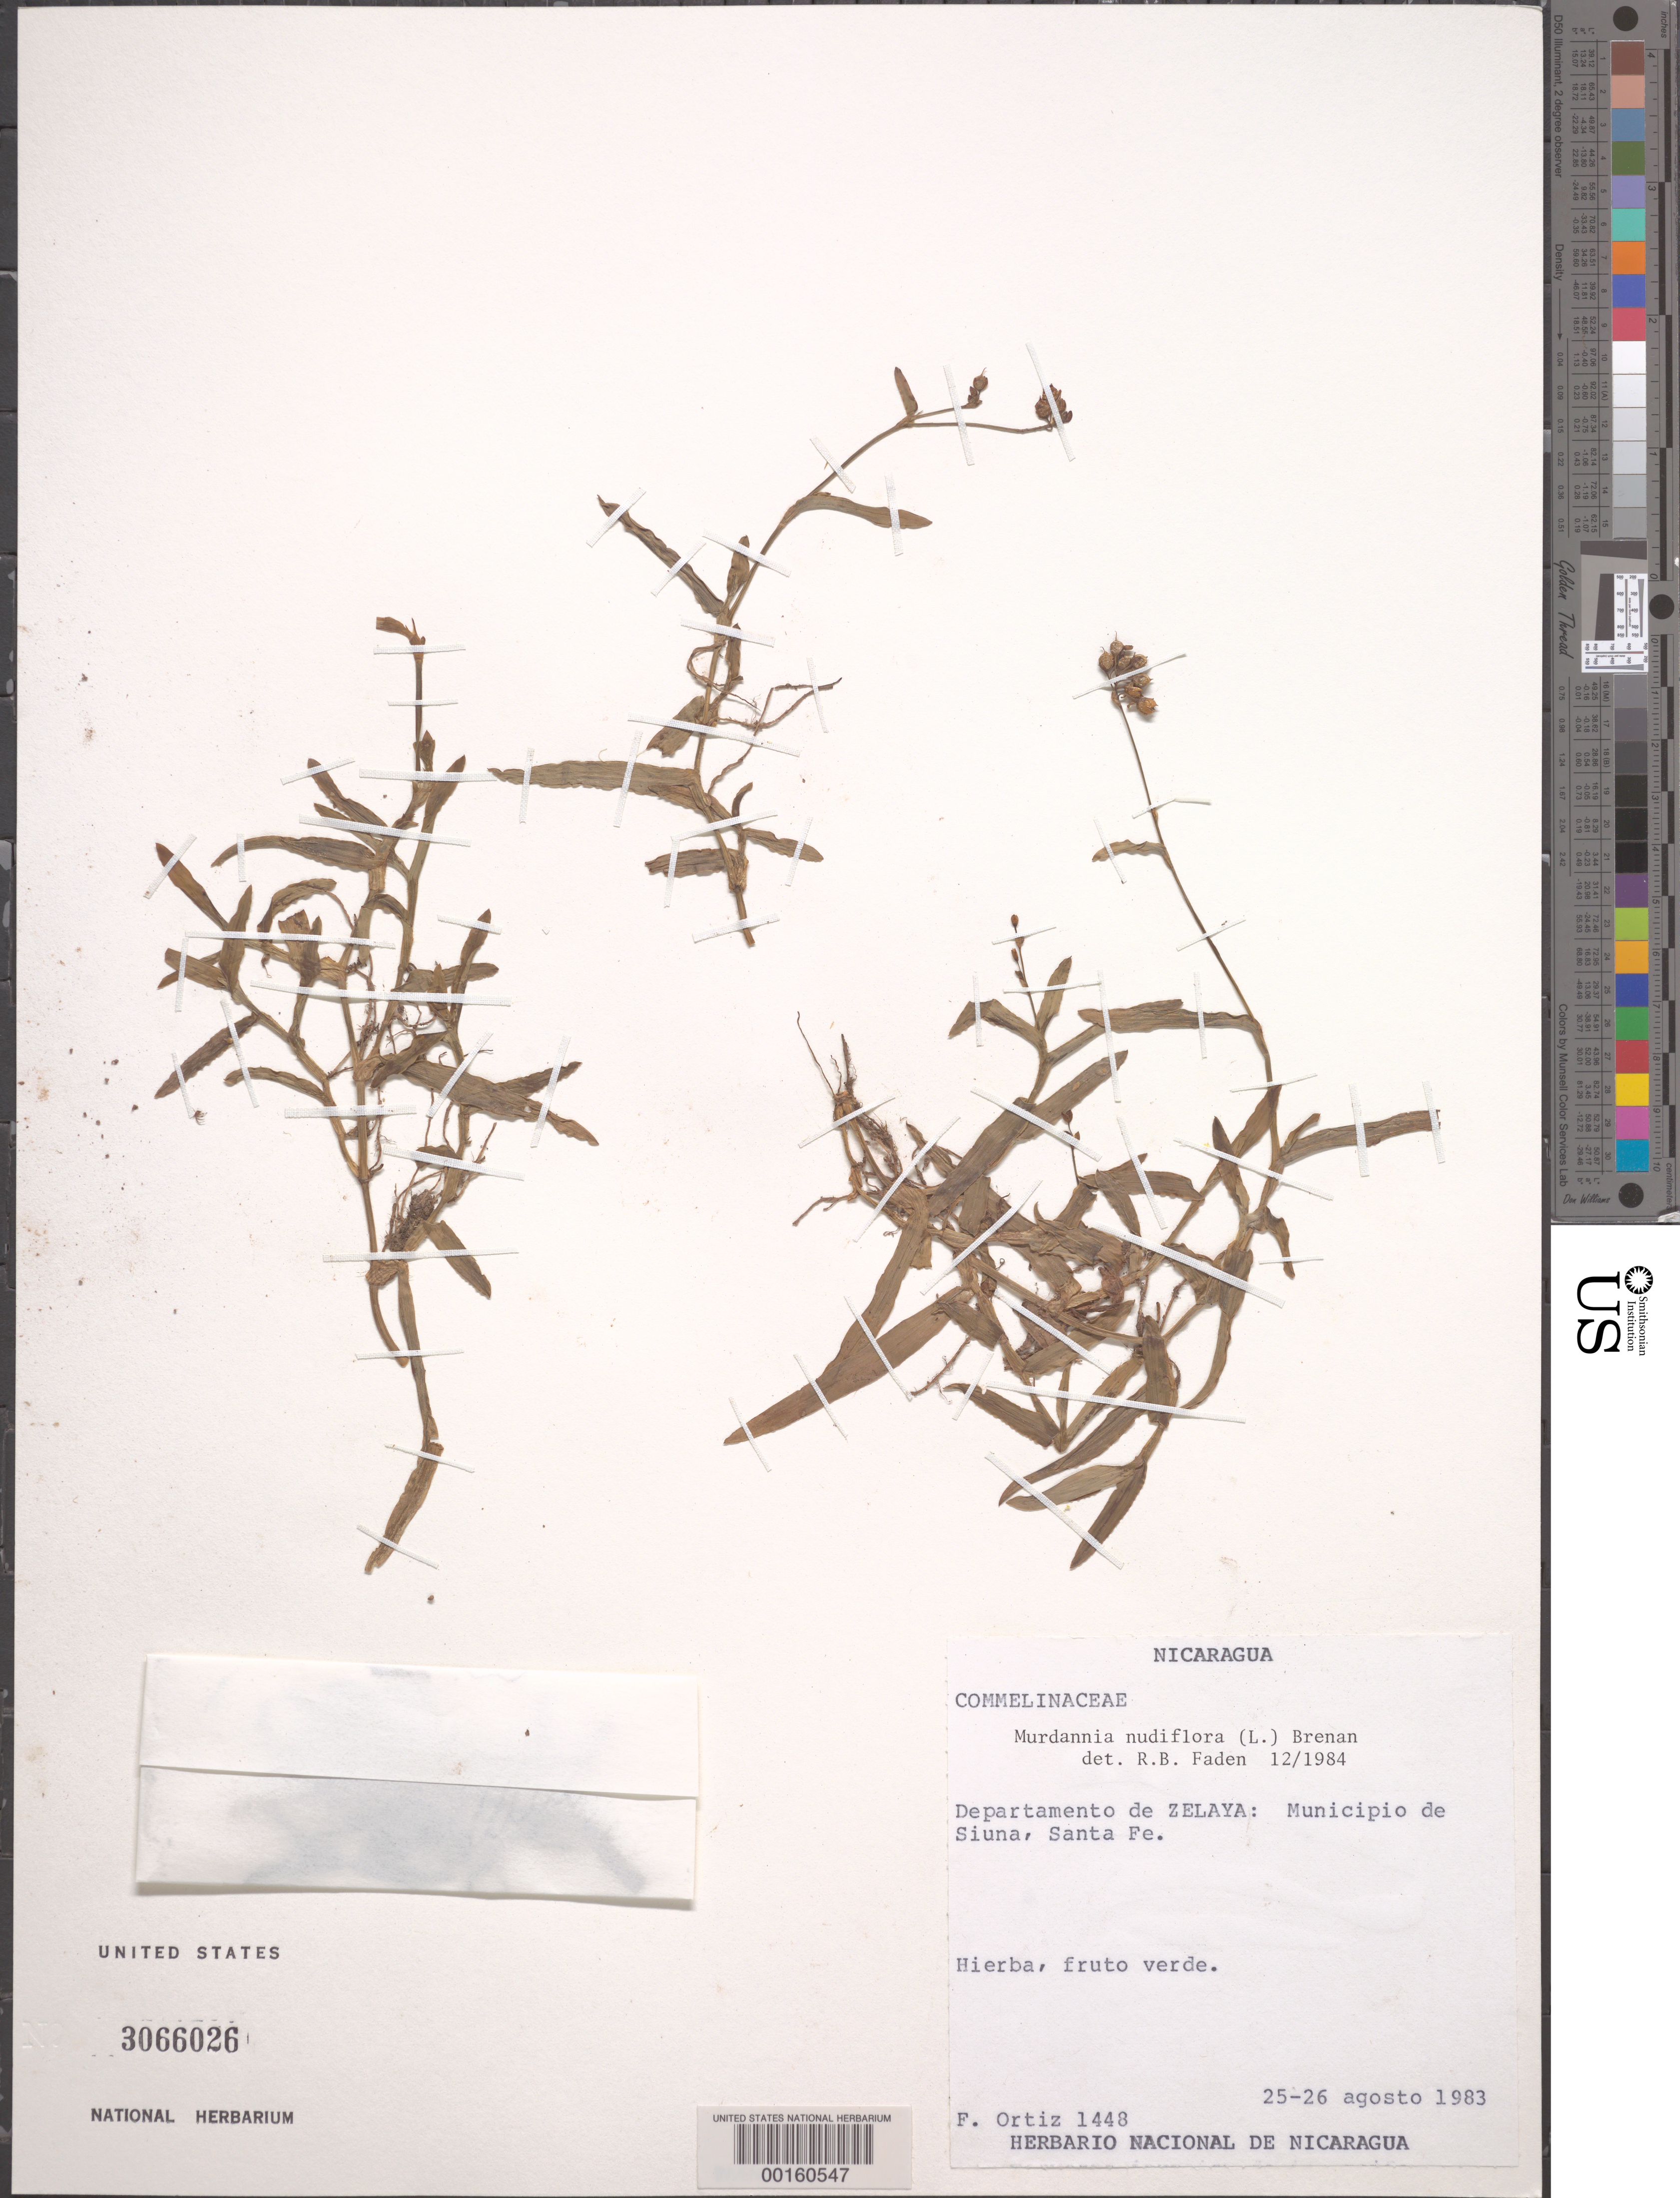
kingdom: Plantae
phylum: Tracheophyta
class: Liliopsida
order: Commelinales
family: Commelinaceae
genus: Murdannia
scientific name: Murdannia nudiflora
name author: (L.) Brenan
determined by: Faden, Robert B., (US), Smithsonian Institution - National Museum of Natural History (UNITED STATES)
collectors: F. Ortiz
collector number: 1448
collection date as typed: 25 Aug 1983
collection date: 1983-08-25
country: Nicaragua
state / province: Atlántico Norte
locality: Siuna dist. (?), santa fe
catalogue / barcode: US 3066026